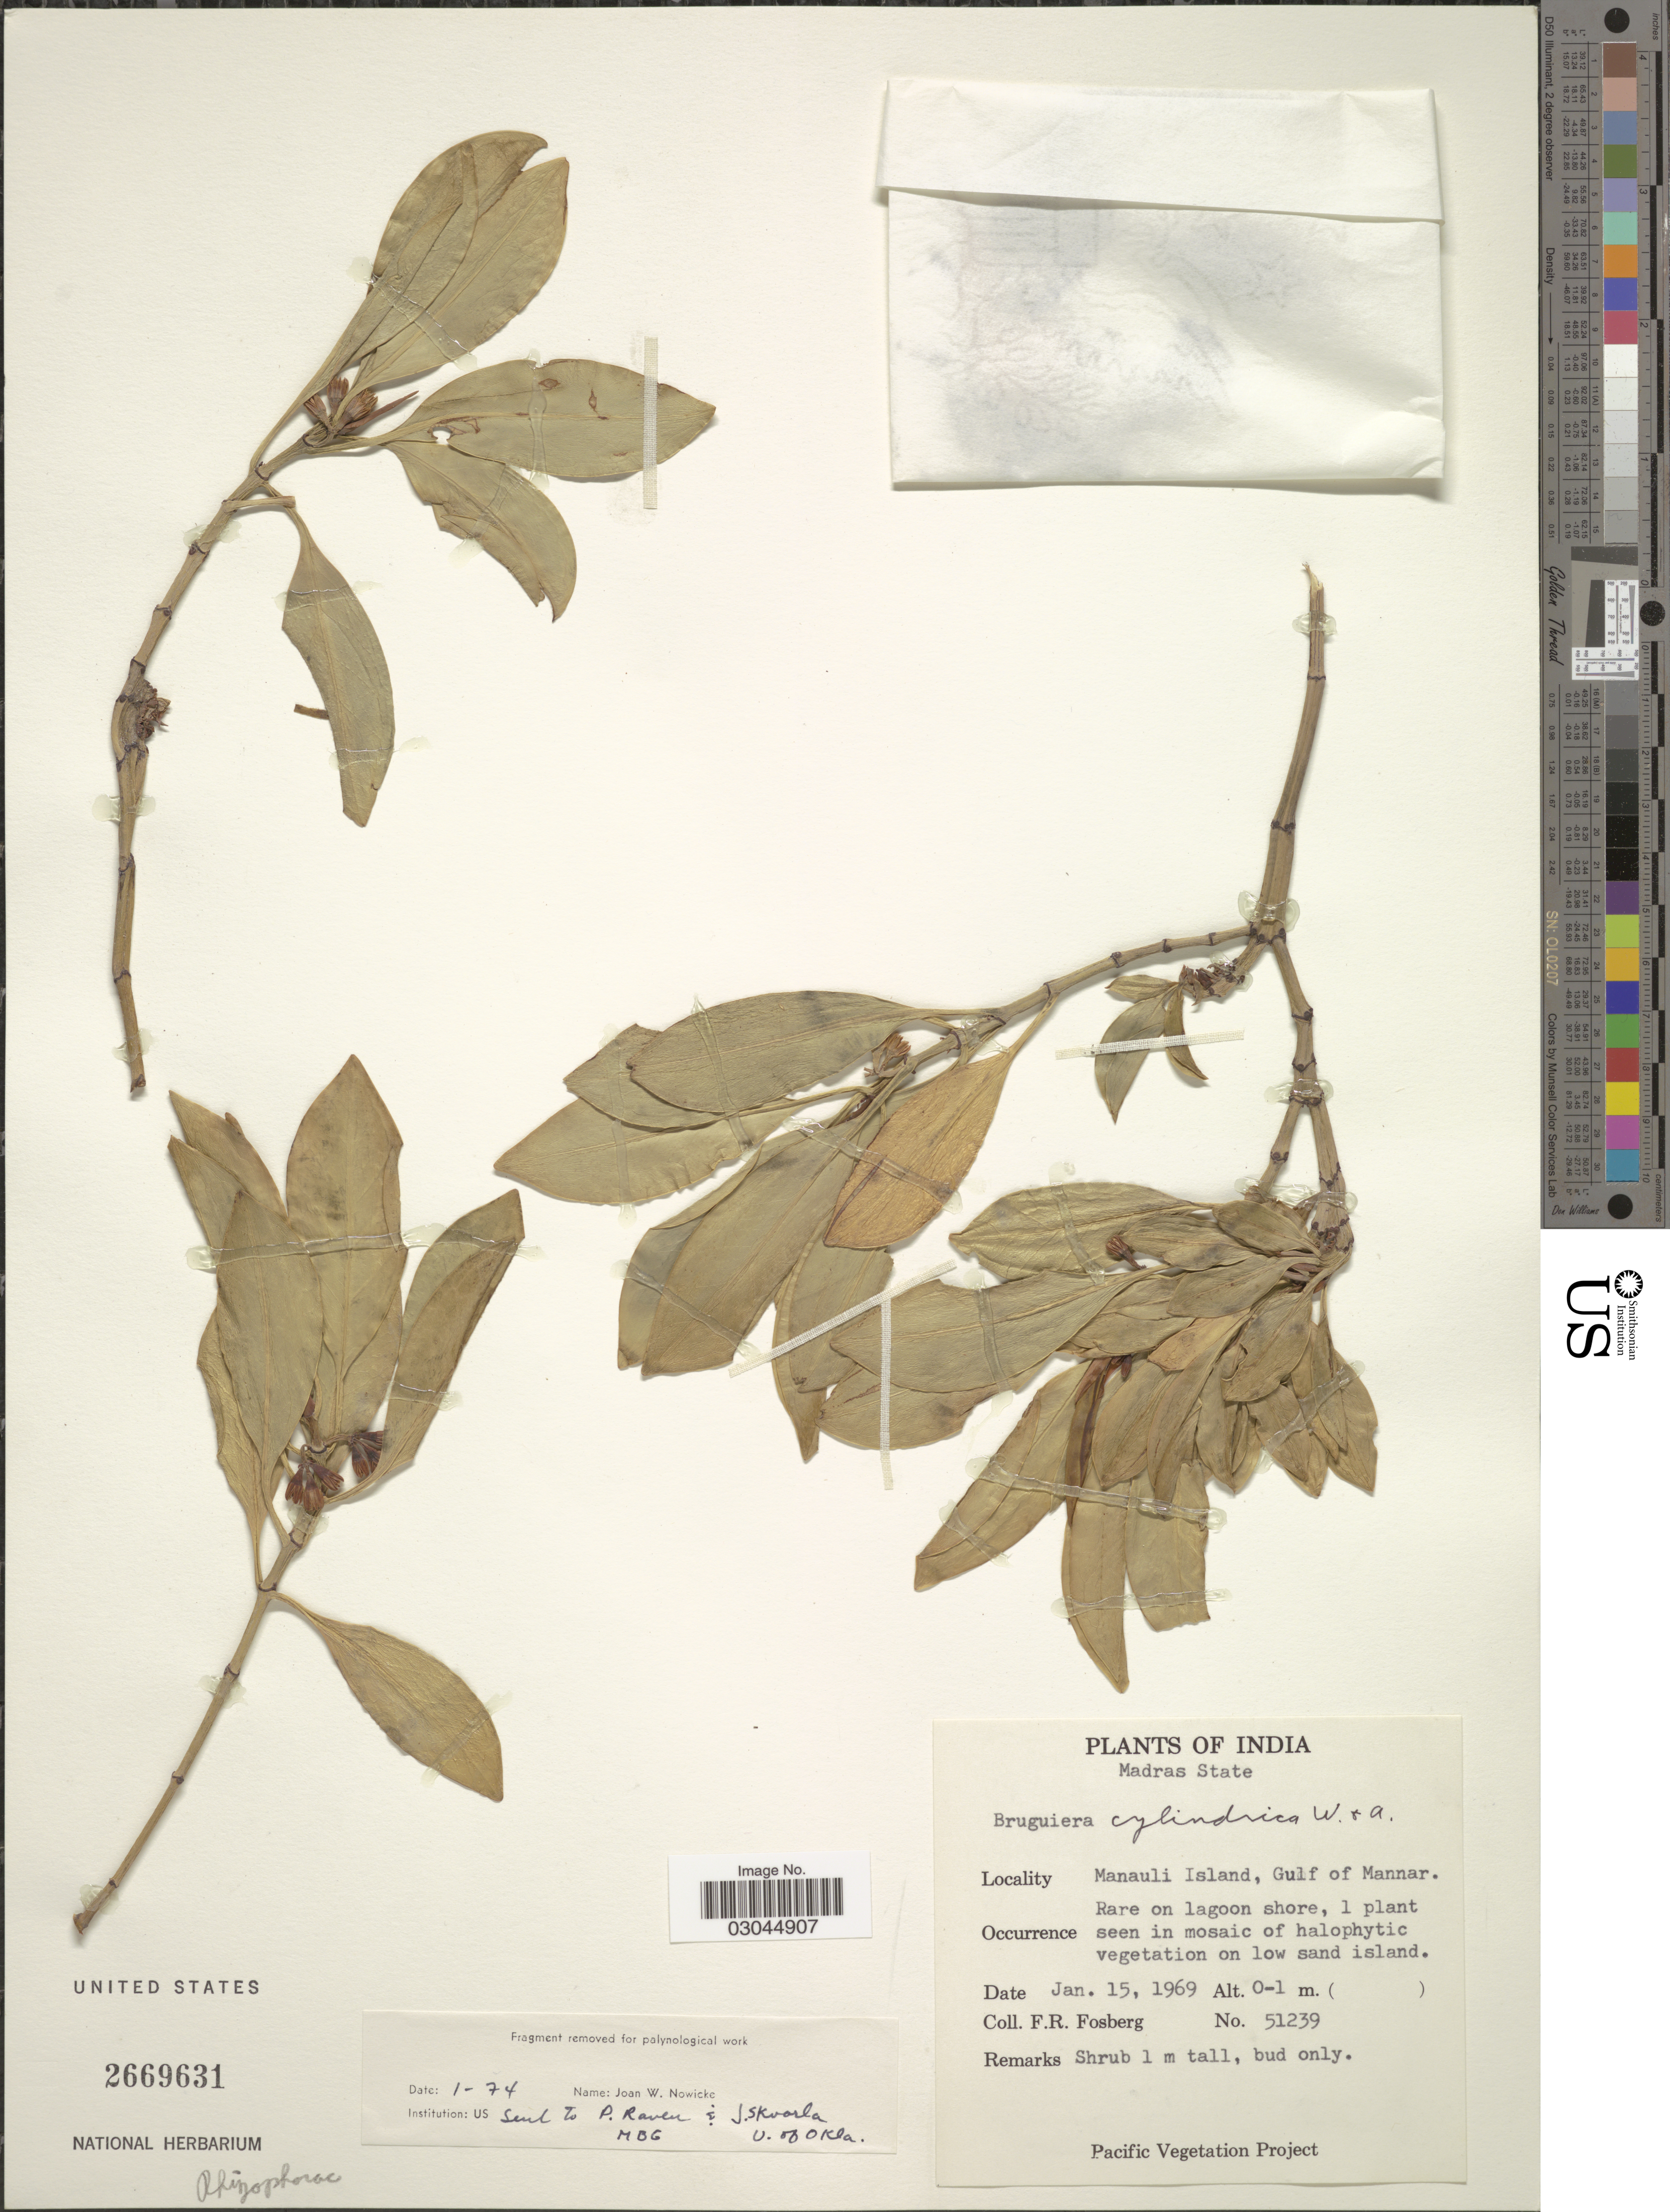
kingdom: Plantae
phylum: Tracheophyta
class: Magnoliopsida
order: Malpighiales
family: Rhizophoraceae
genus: Bruguiera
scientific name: Bruguiera cylindrica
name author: (L.) Blume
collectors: F. R. Fosberg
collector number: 51239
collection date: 1969-01-15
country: India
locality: Madras State, Manauli Island, Gulf of Mannar.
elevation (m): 0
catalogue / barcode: US 2669631